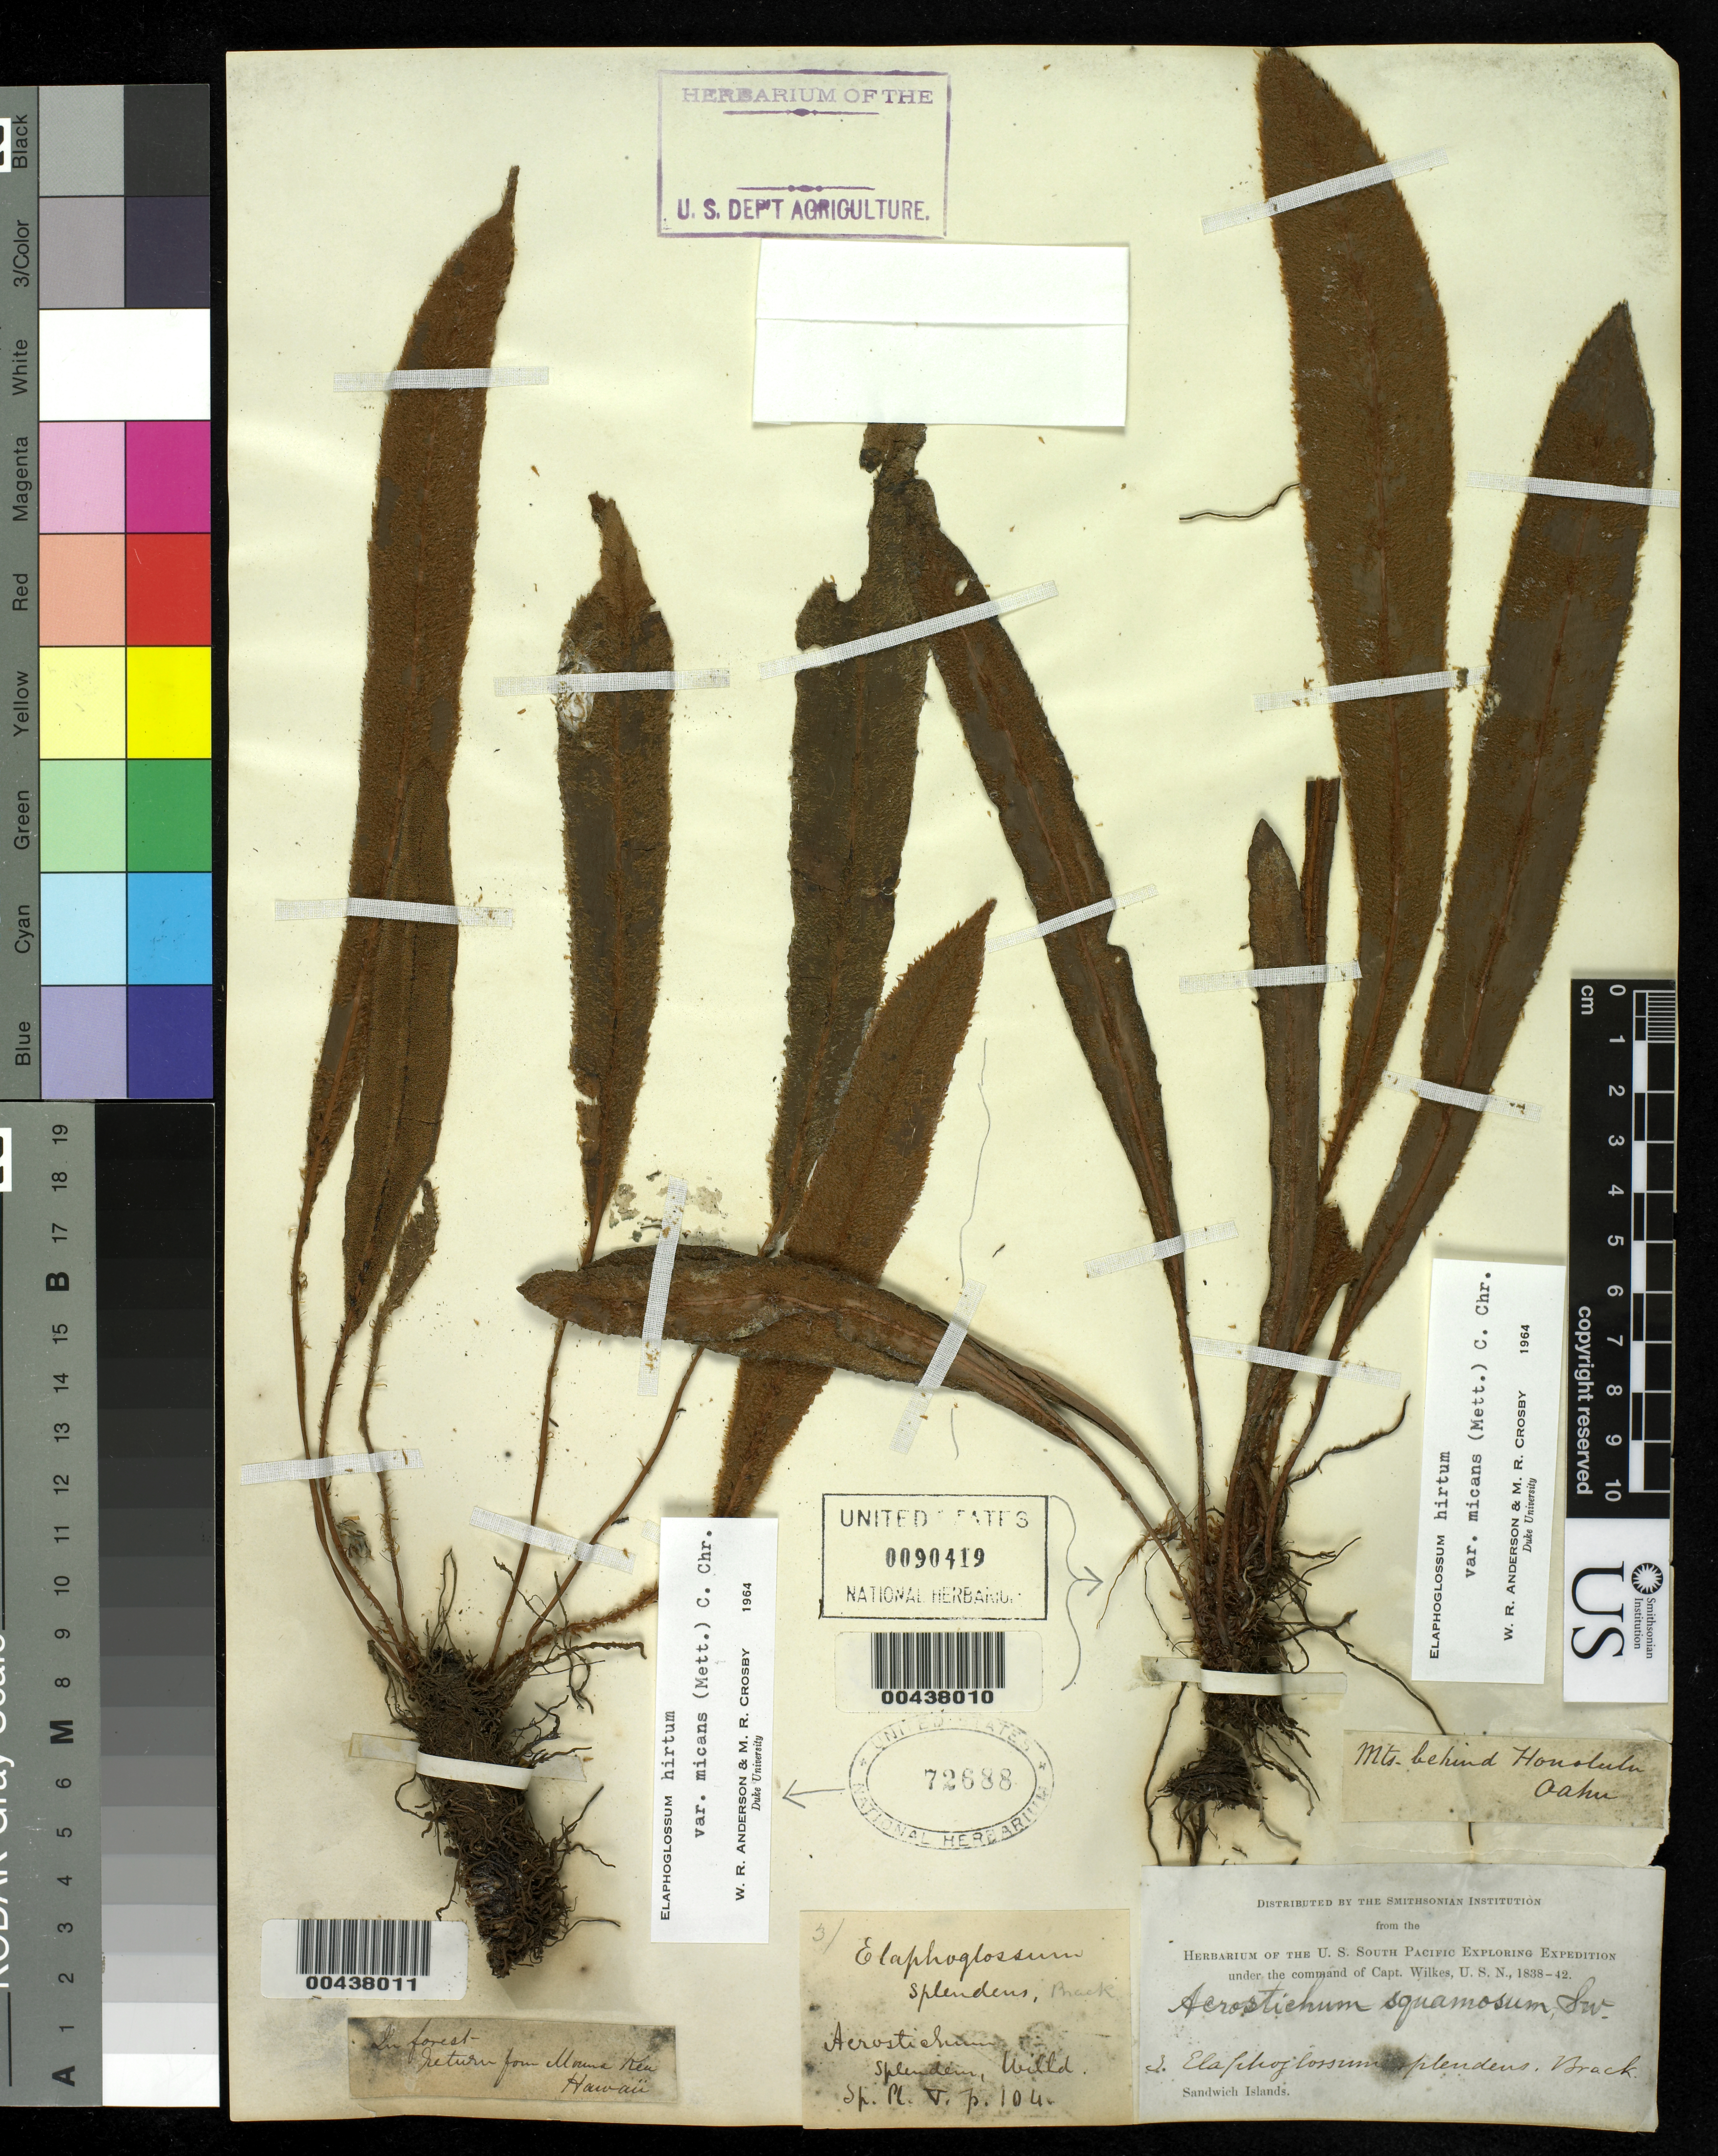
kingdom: Plantae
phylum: Tracheophyta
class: Polypodiopsida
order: Polypodiales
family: Dryopteridaceae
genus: Elaphoglossum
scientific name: Elaphoglossum hirtum var. micans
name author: C. Chr.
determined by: Anderson, W. R.; Crosby, M.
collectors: Wilkes Explor. Exped.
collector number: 3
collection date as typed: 1838 to -- --- 1842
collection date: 1838/1842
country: United States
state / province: Hawaii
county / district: Honolulu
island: Oahu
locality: Mts behind Honolulu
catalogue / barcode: US 90419